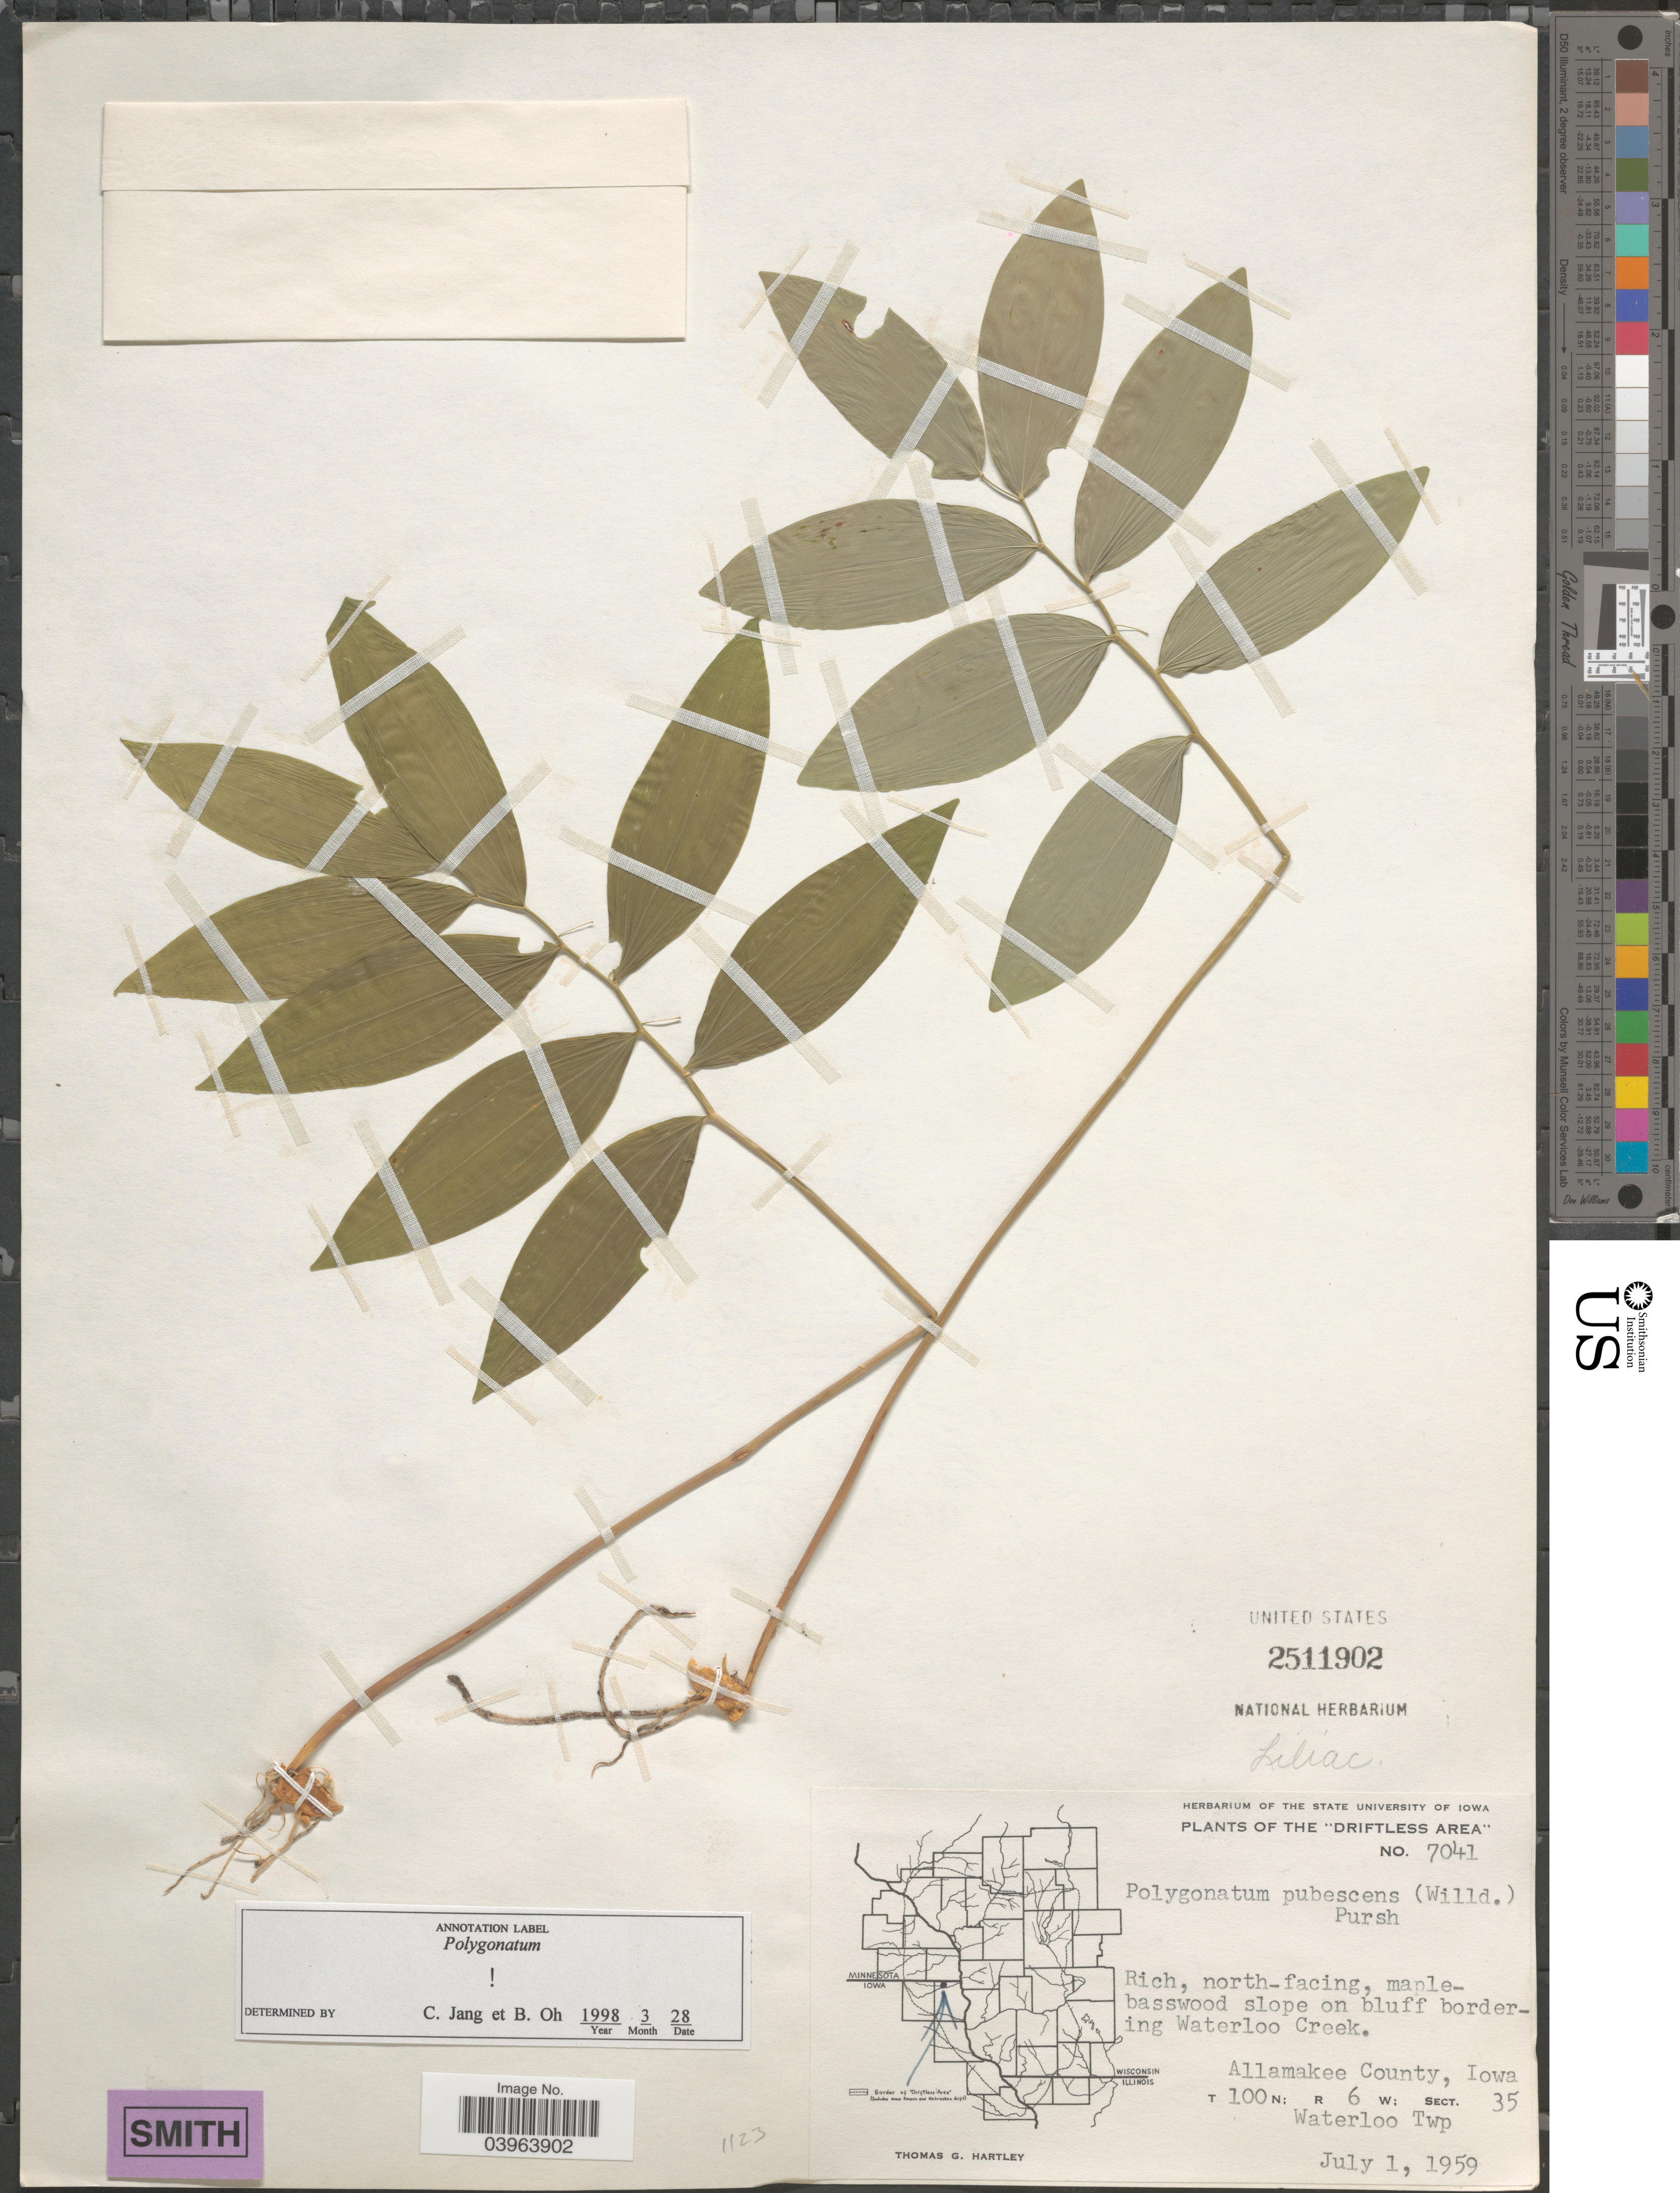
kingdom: Plantae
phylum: Tracheophyta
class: Liliopsida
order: Asparagales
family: Asparagaceae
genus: Polygonatum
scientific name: Polygonatum pubescens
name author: (Willd.) Pursh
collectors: T. G. Hartley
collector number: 7041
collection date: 1959-07-01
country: United States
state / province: Iowa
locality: The "Driftless Area". Rich, north-facing, maple-basswood slope on bluff bordering Waterloo Creek. Allamakee County. T 100 N; R 6 W; Sect. 35. Waterloo Twp.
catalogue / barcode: US 2511902